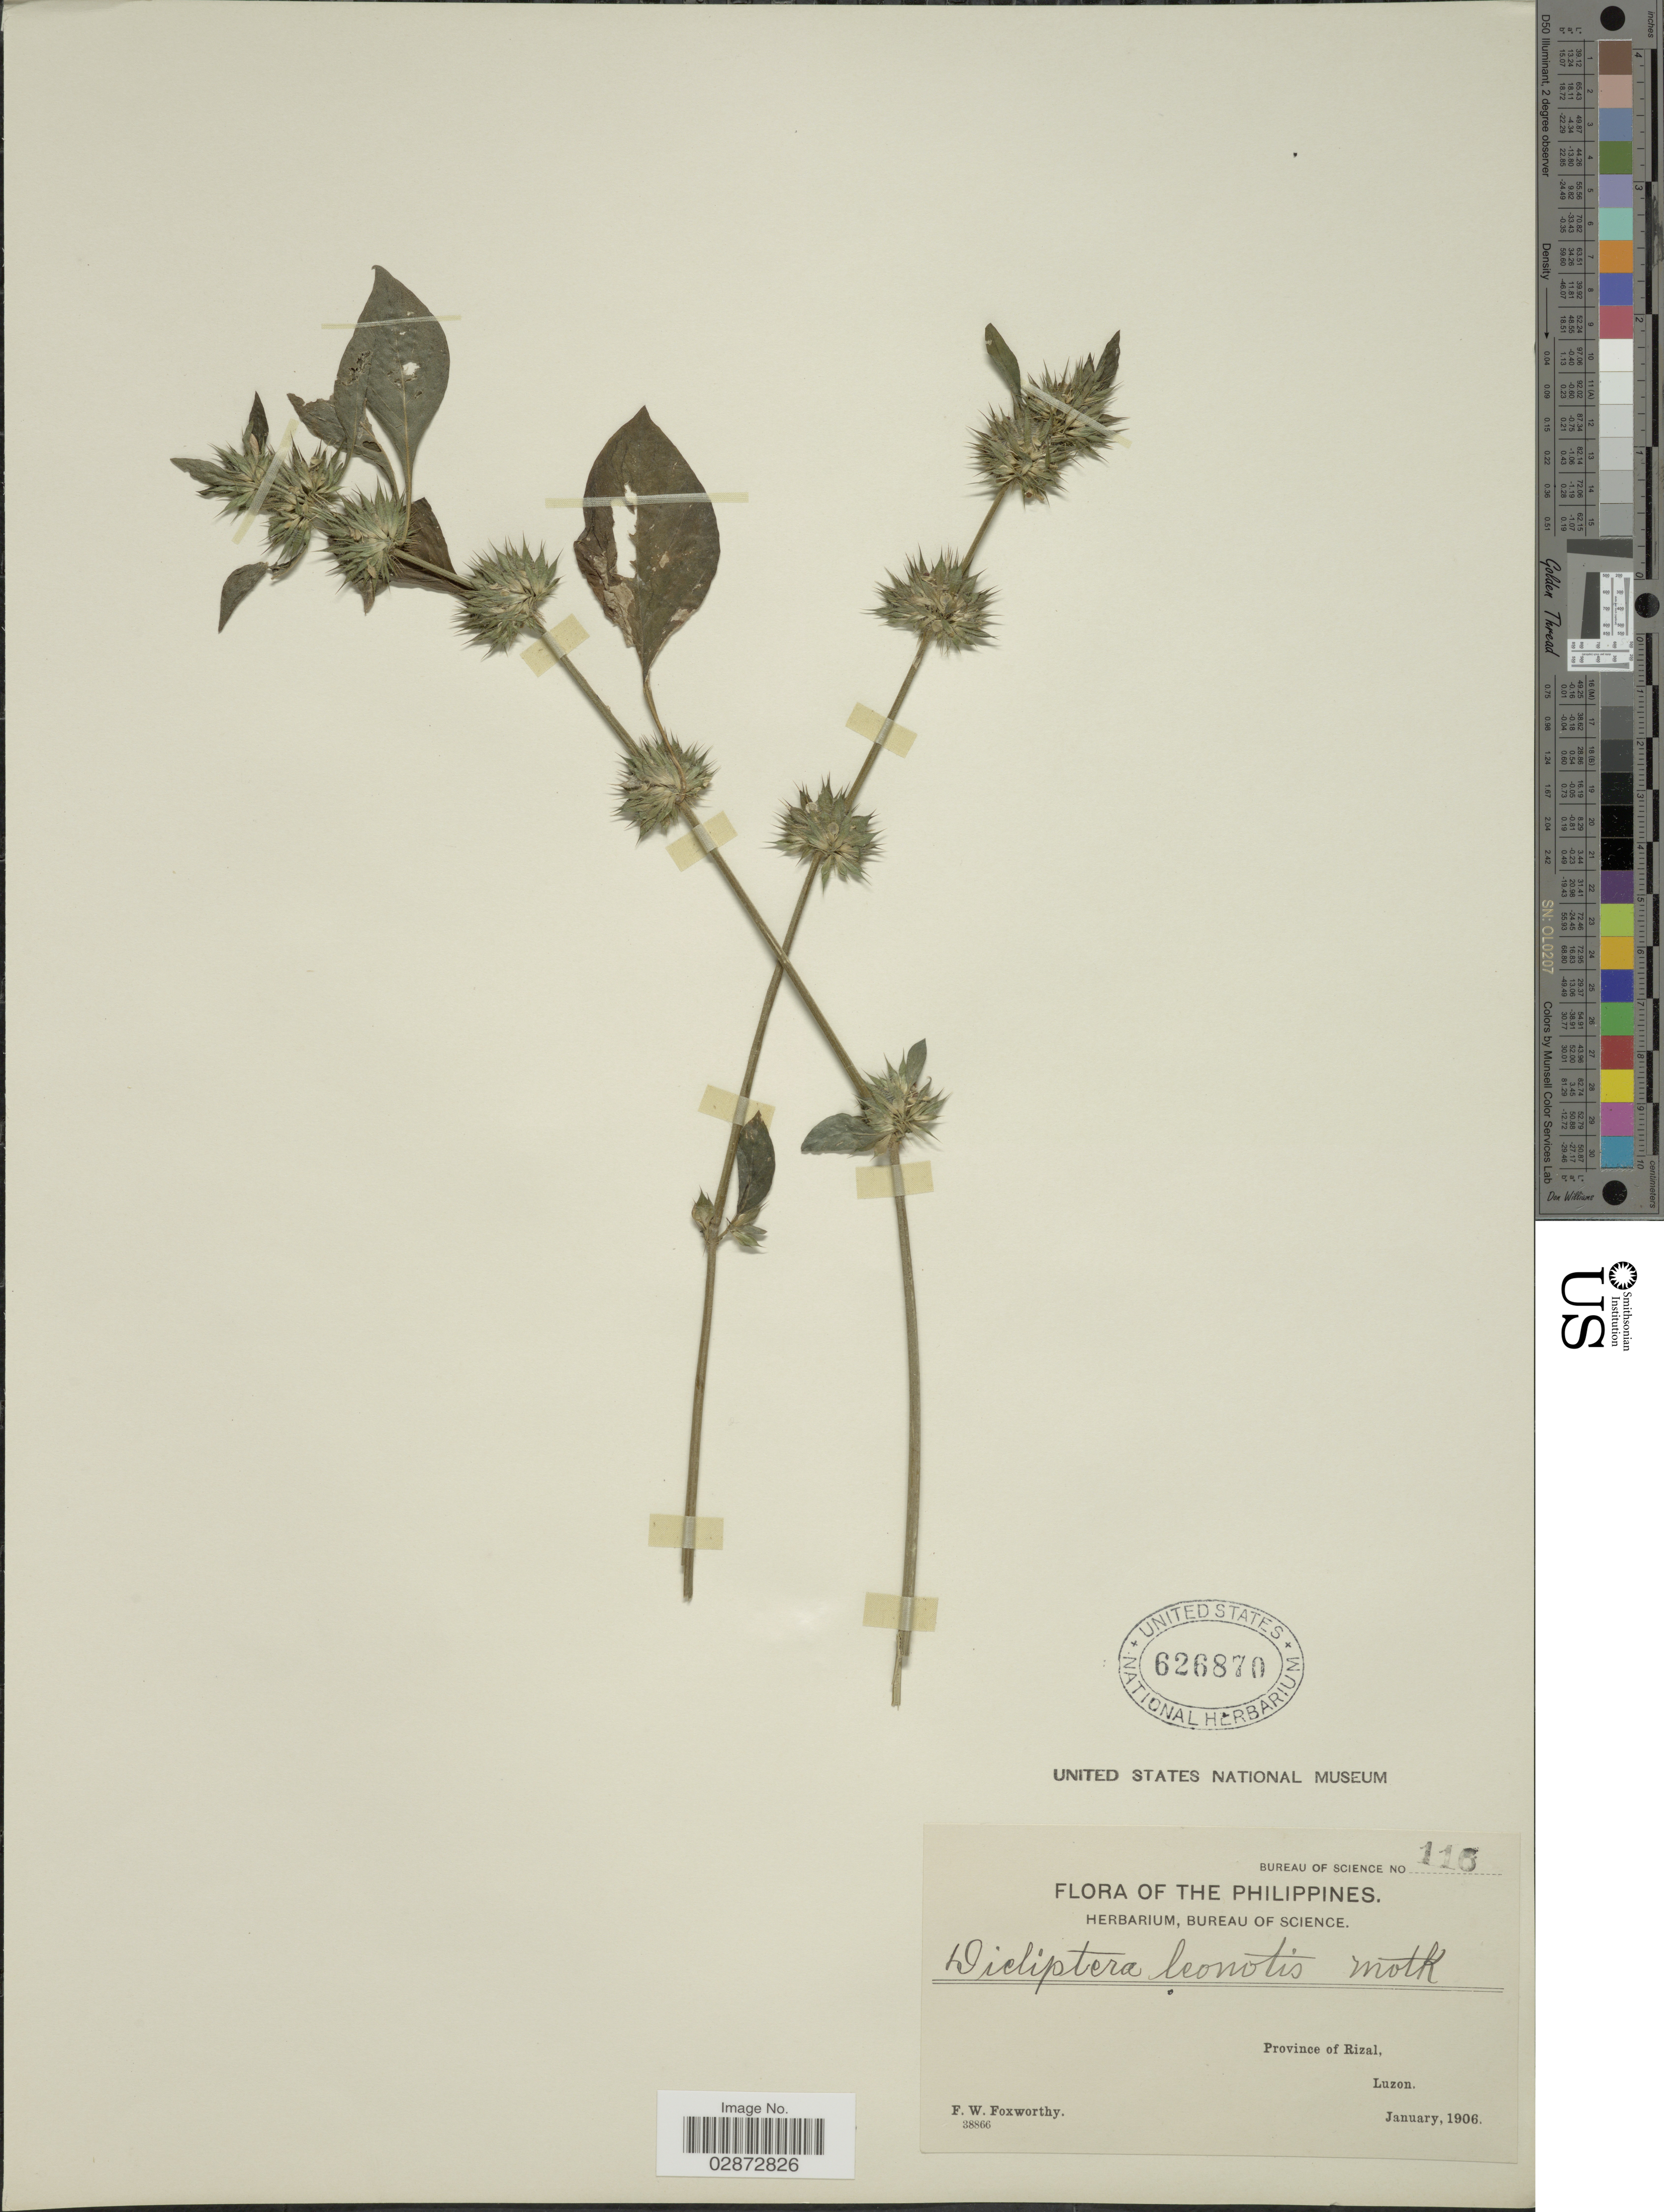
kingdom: Plantae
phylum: Tracheophyta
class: Magnoliopsida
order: Lamiales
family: Acanthaceae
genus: Dicliptera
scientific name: Dicliptera leonotis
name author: Dalzell ex C.B. Clarke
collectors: F. W. Foxworthy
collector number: Bureau of Science 116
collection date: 1906-01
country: Philippines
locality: Province of Rizal, Luzon.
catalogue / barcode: US 626870